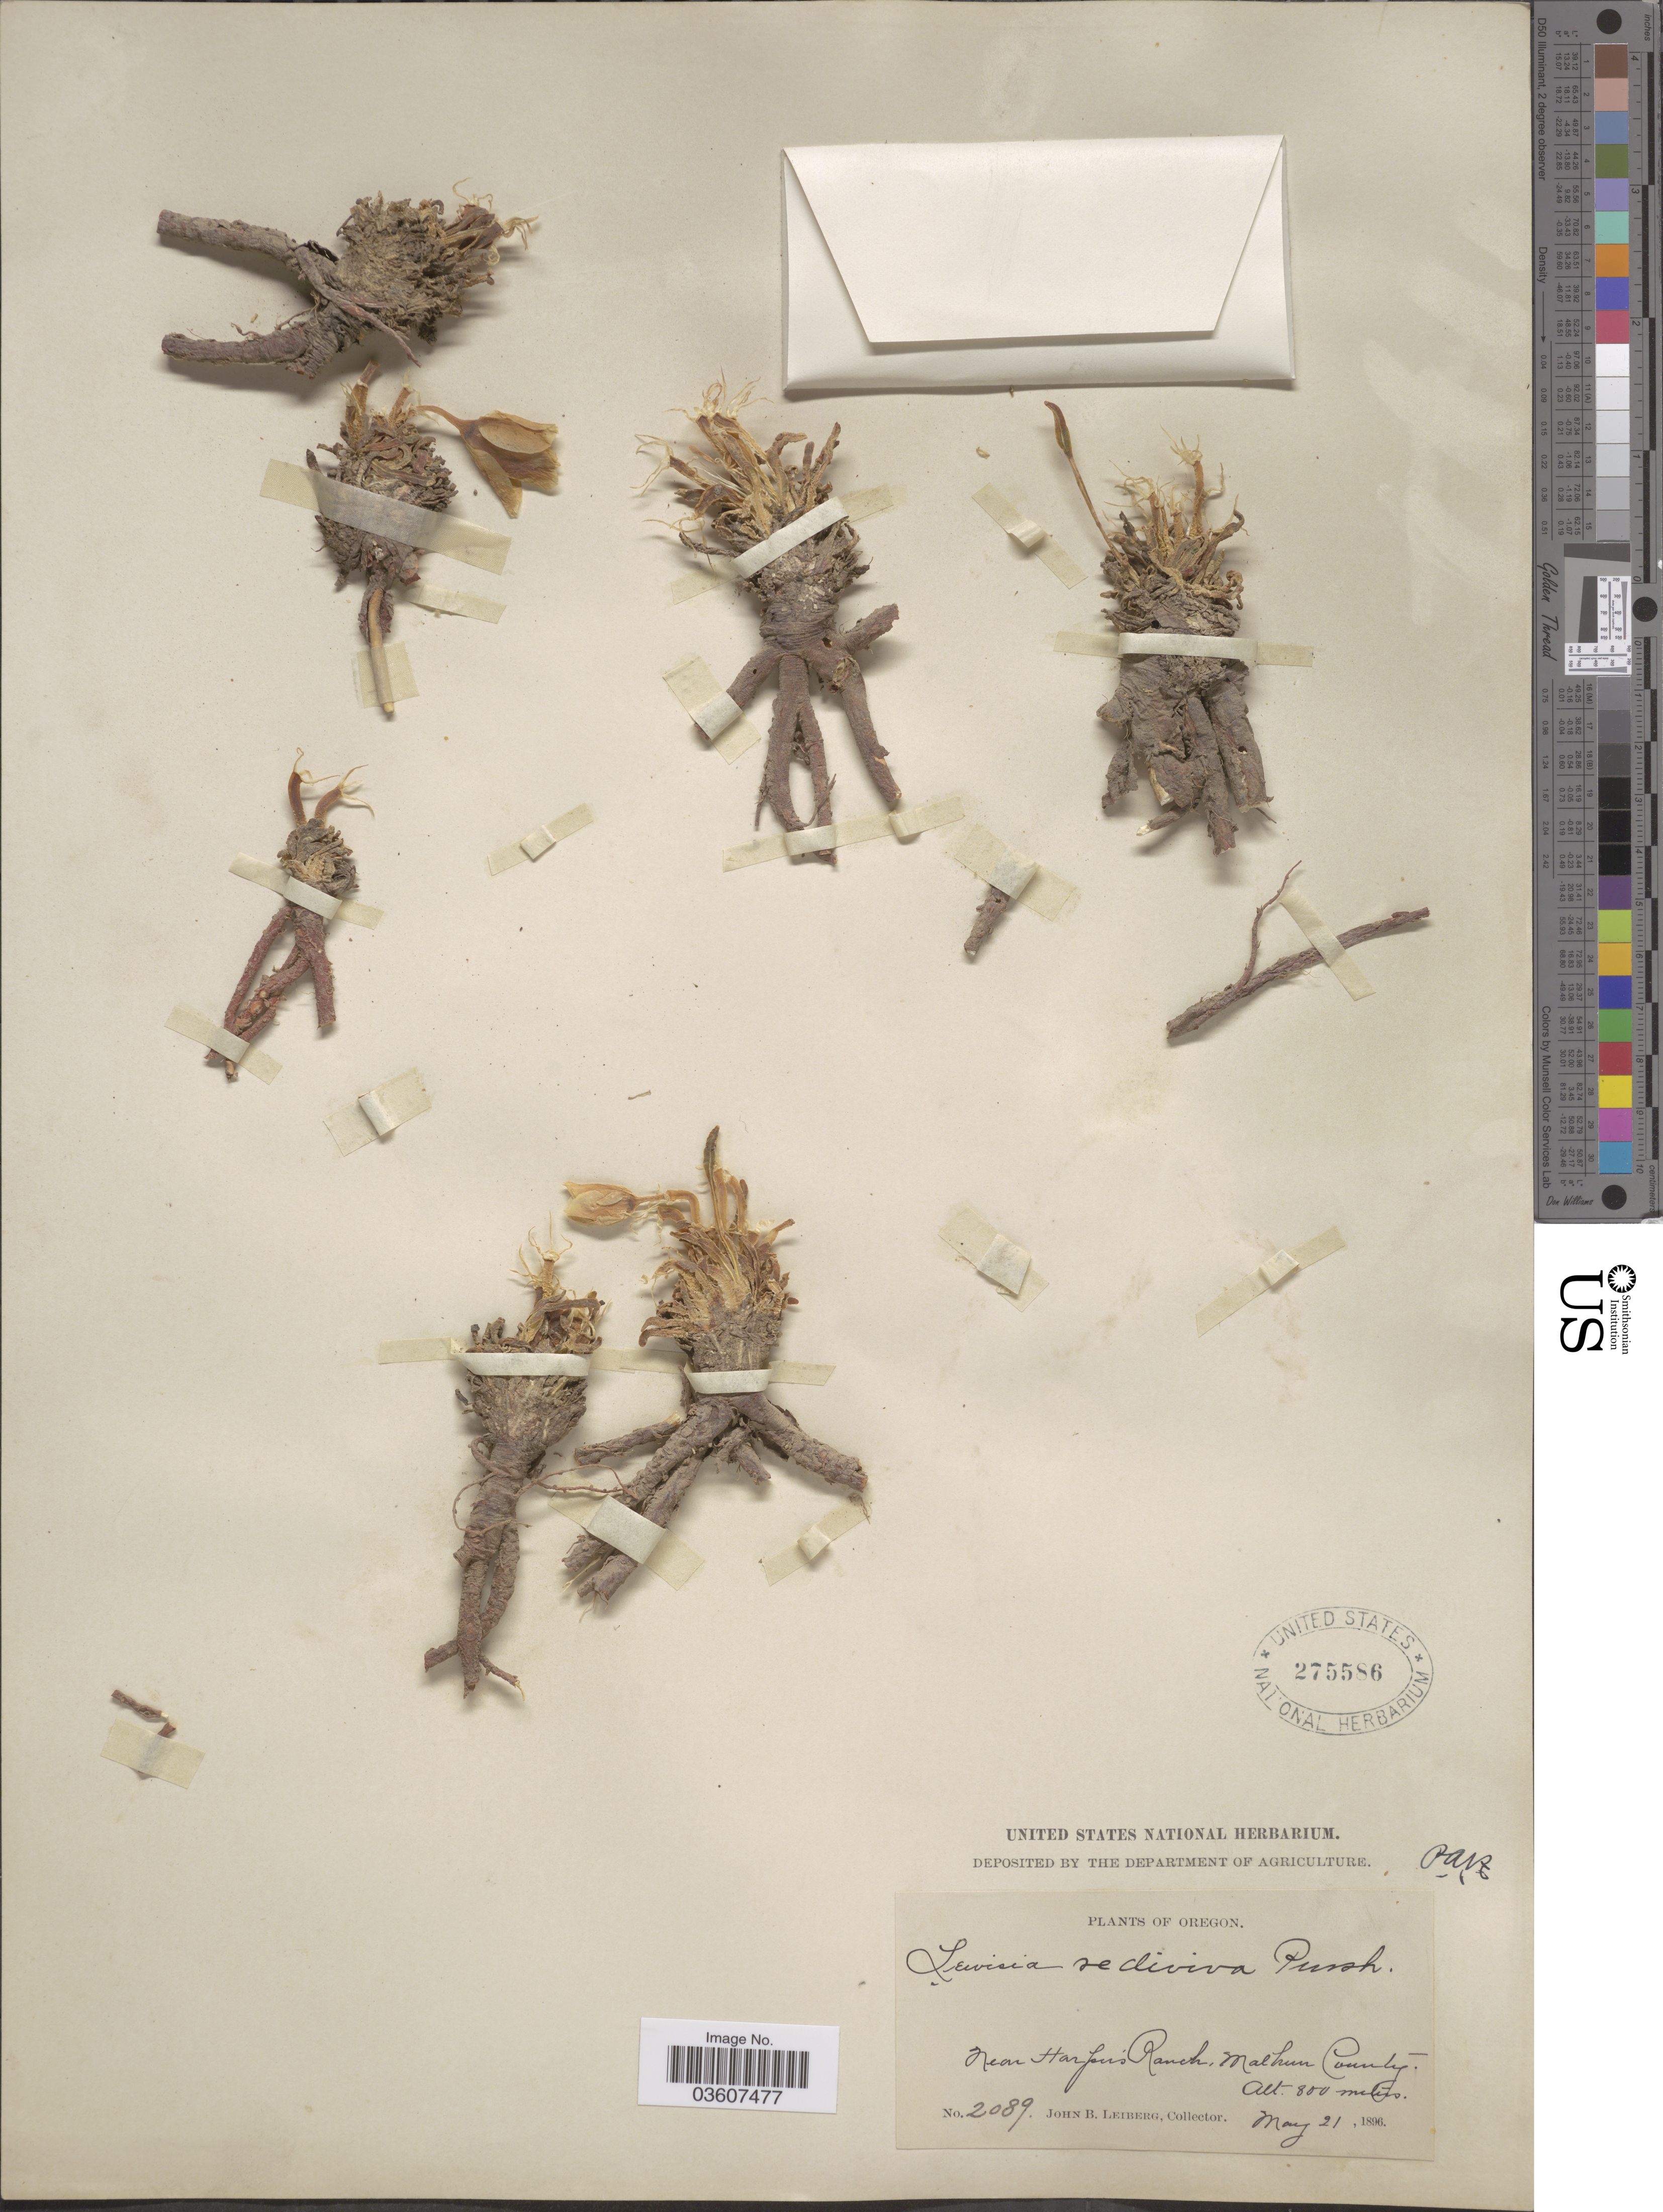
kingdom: Plantae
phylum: Tracheophyta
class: Magnoliopsida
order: Caryophyllales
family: Montiaceae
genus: Lewisia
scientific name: Lewisia rediviva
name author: Pursh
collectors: J. B. Leiberg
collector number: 2089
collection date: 1896-05-21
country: United States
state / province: Oregon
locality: Near Harper's Ranch, Malheur County.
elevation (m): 800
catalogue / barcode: US 275586